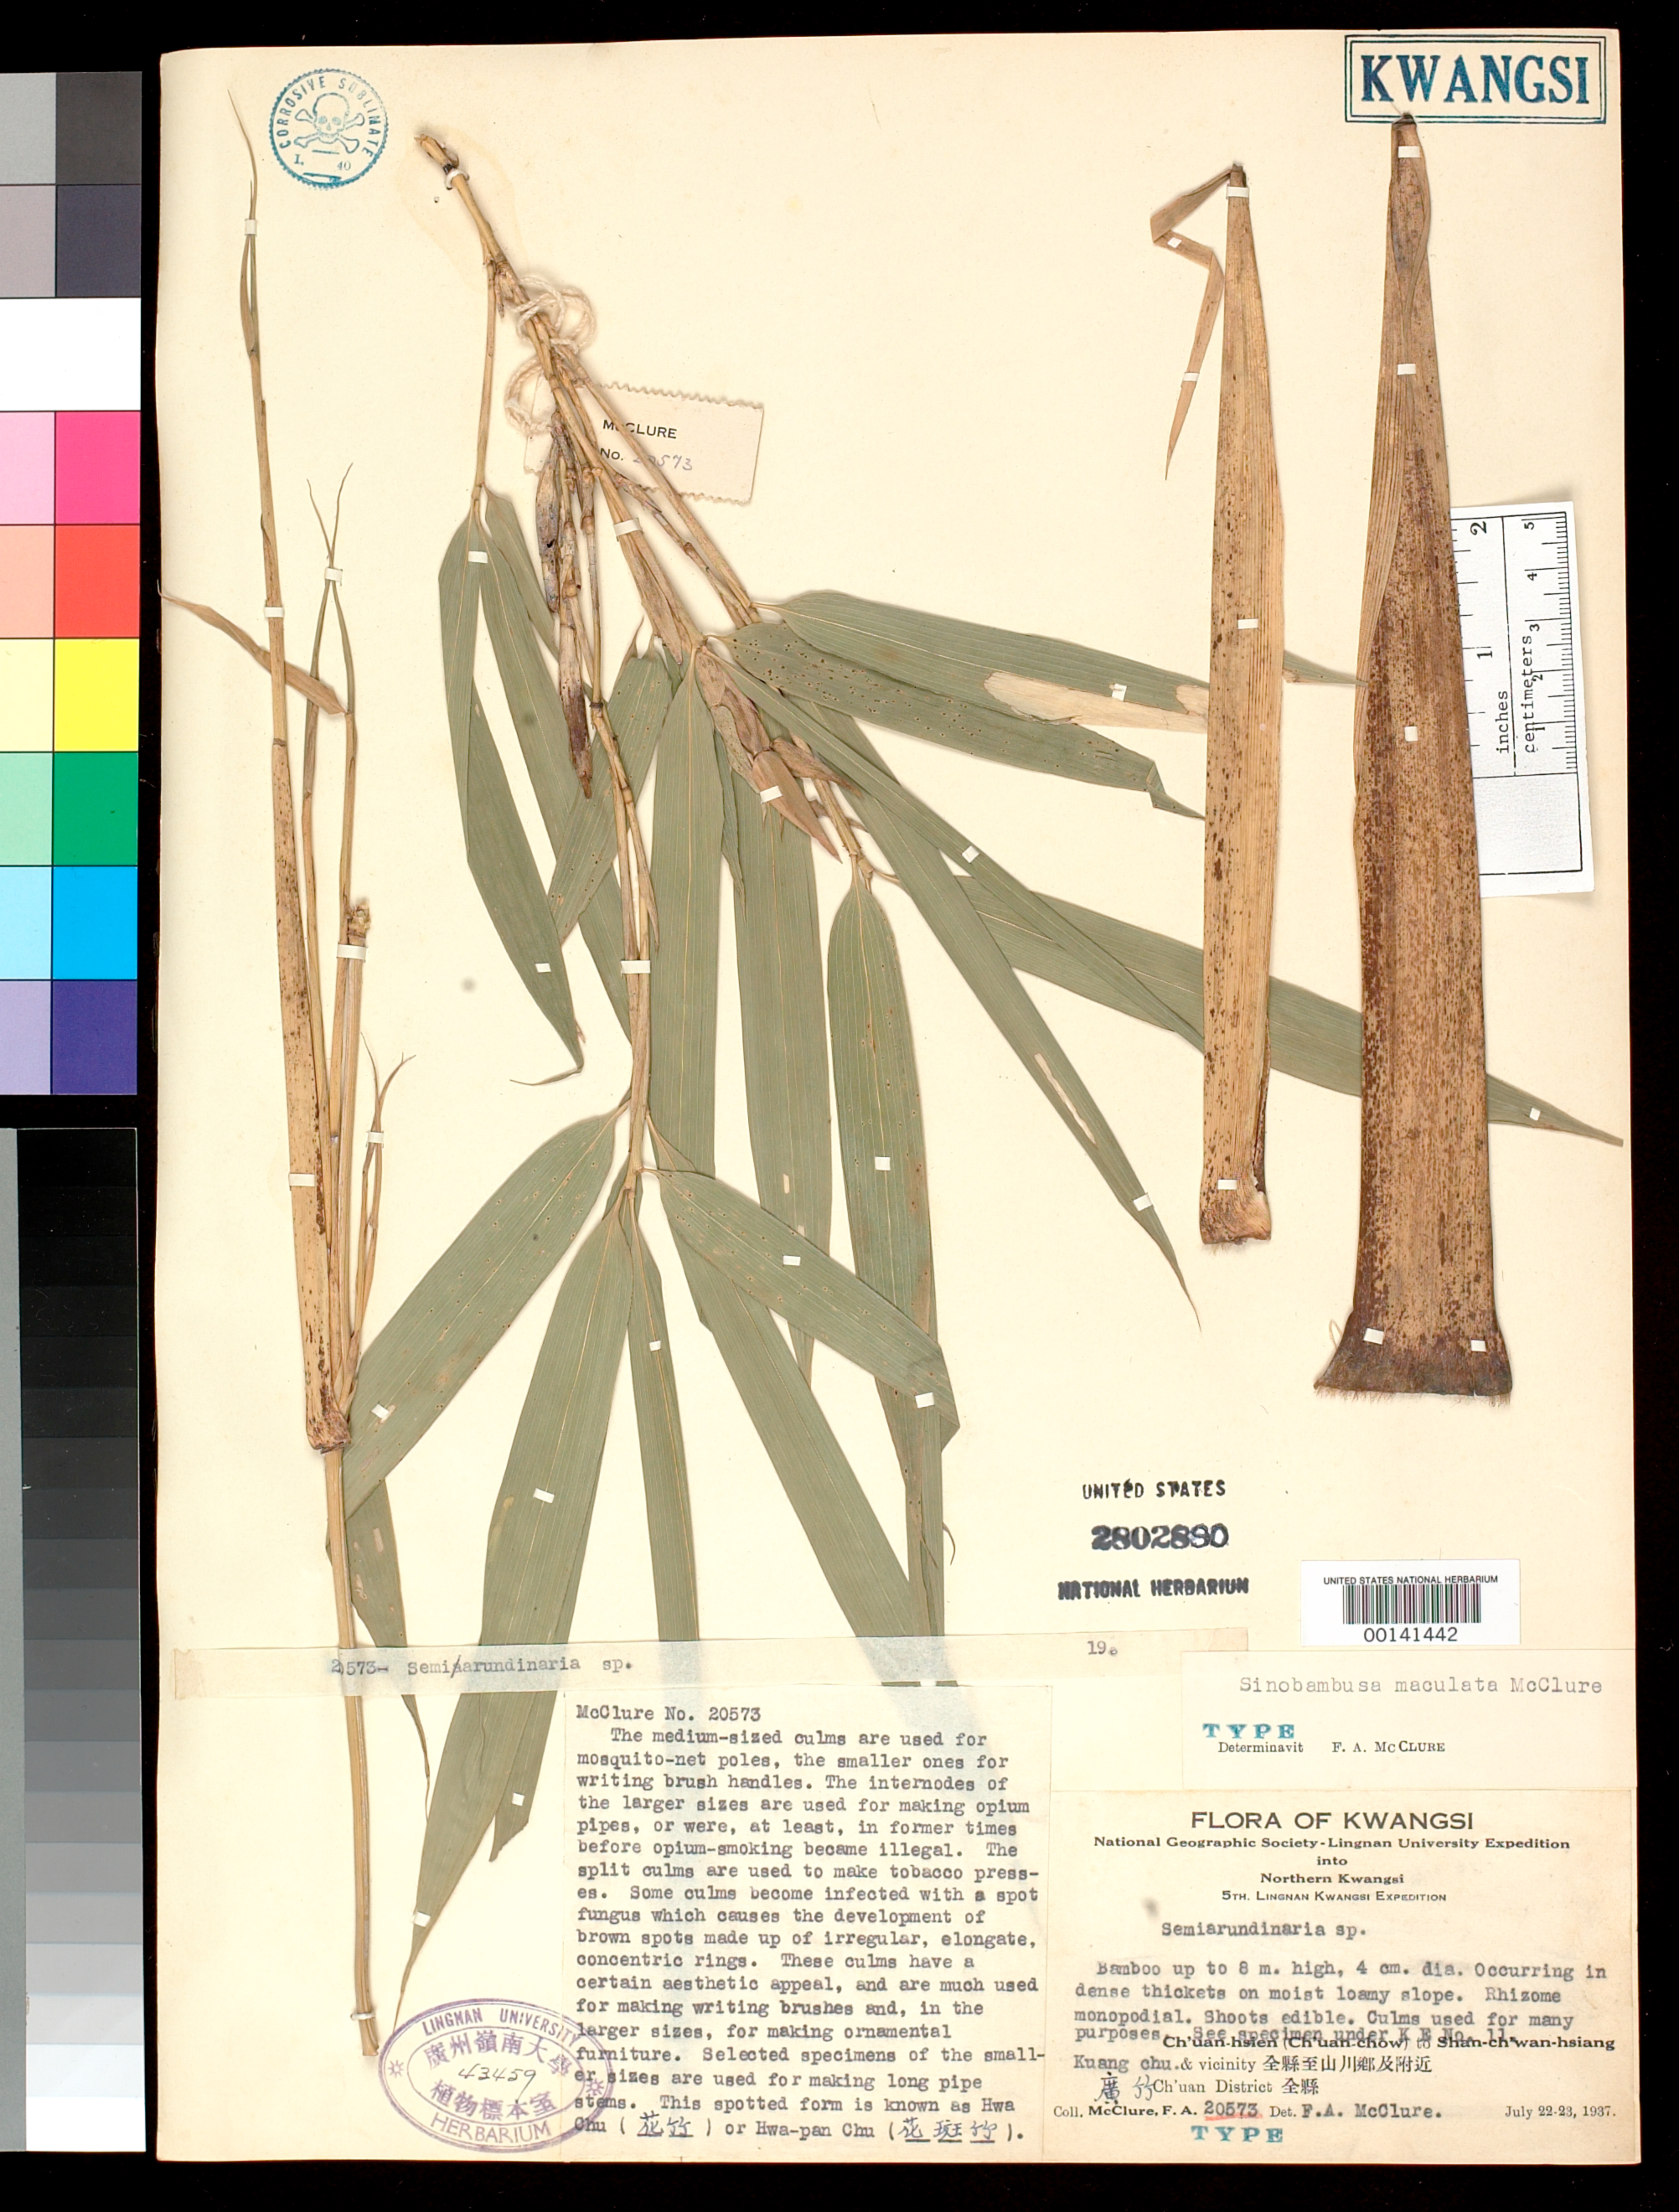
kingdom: Plantae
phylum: Tracheophyta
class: Liliopsida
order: Poales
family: Poaceae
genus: Sinobambusa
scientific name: Sinobambusa maculata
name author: McClure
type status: Holotype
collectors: F. A. McClure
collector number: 20573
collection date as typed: July 22-23, 1937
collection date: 1937-07-22/1937-07-23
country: China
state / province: Guangxi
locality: Northern Kwangsi, Ch'uan-hsien (Ch'uan-Chow) to Shan-ch'wan-hsiang. Kuang chu & vicinity, Ch'uan District.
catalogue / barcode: US 2802890